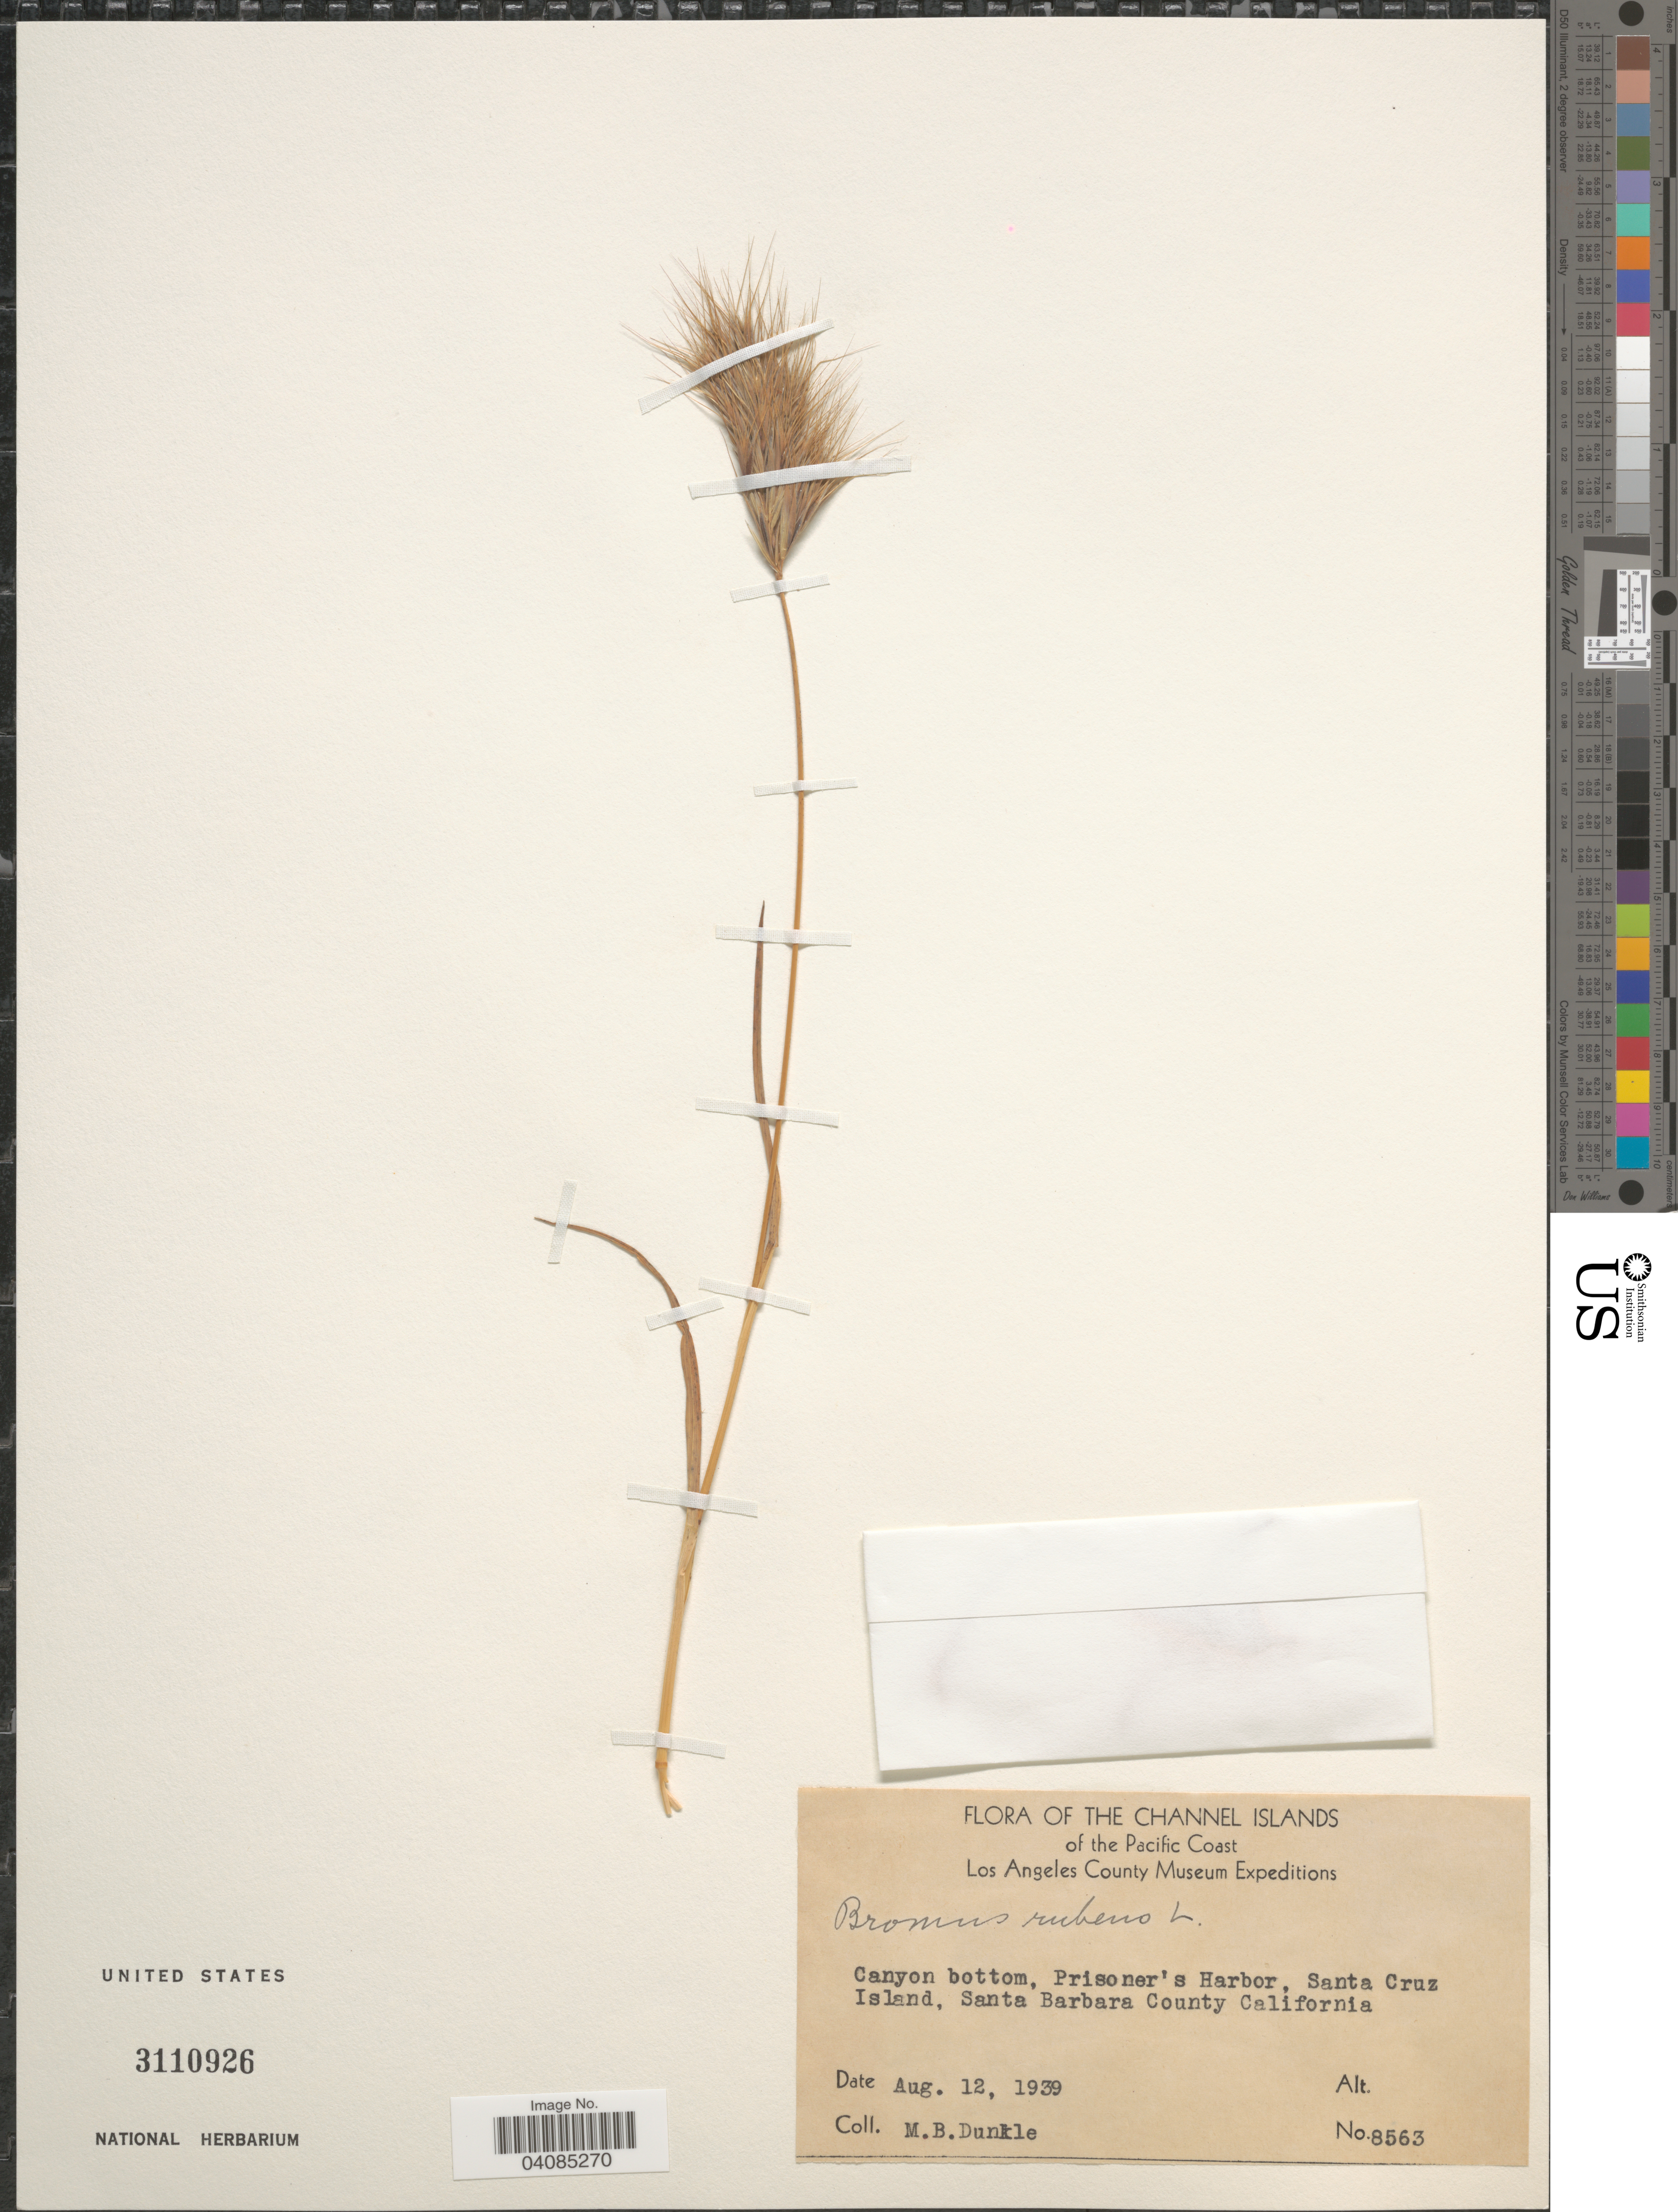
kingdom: Plantae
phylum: Tracheophyta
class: Liliopsida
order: Poales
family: Poaceae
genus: Bromus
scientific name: Bromus rubens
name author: L.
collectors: M. Dunkle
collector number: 8563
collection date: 1939-08-12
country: United States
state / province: California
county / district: Santa Barbara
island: Santa Cruz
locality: The Channel Islands of Pacific Coast. Los Angeles County Museum Expeditions. Canyon bottom, Prisoner's Harbor, Santa Cruz Island, Santa Barbara County California.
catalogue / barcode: US 3110926